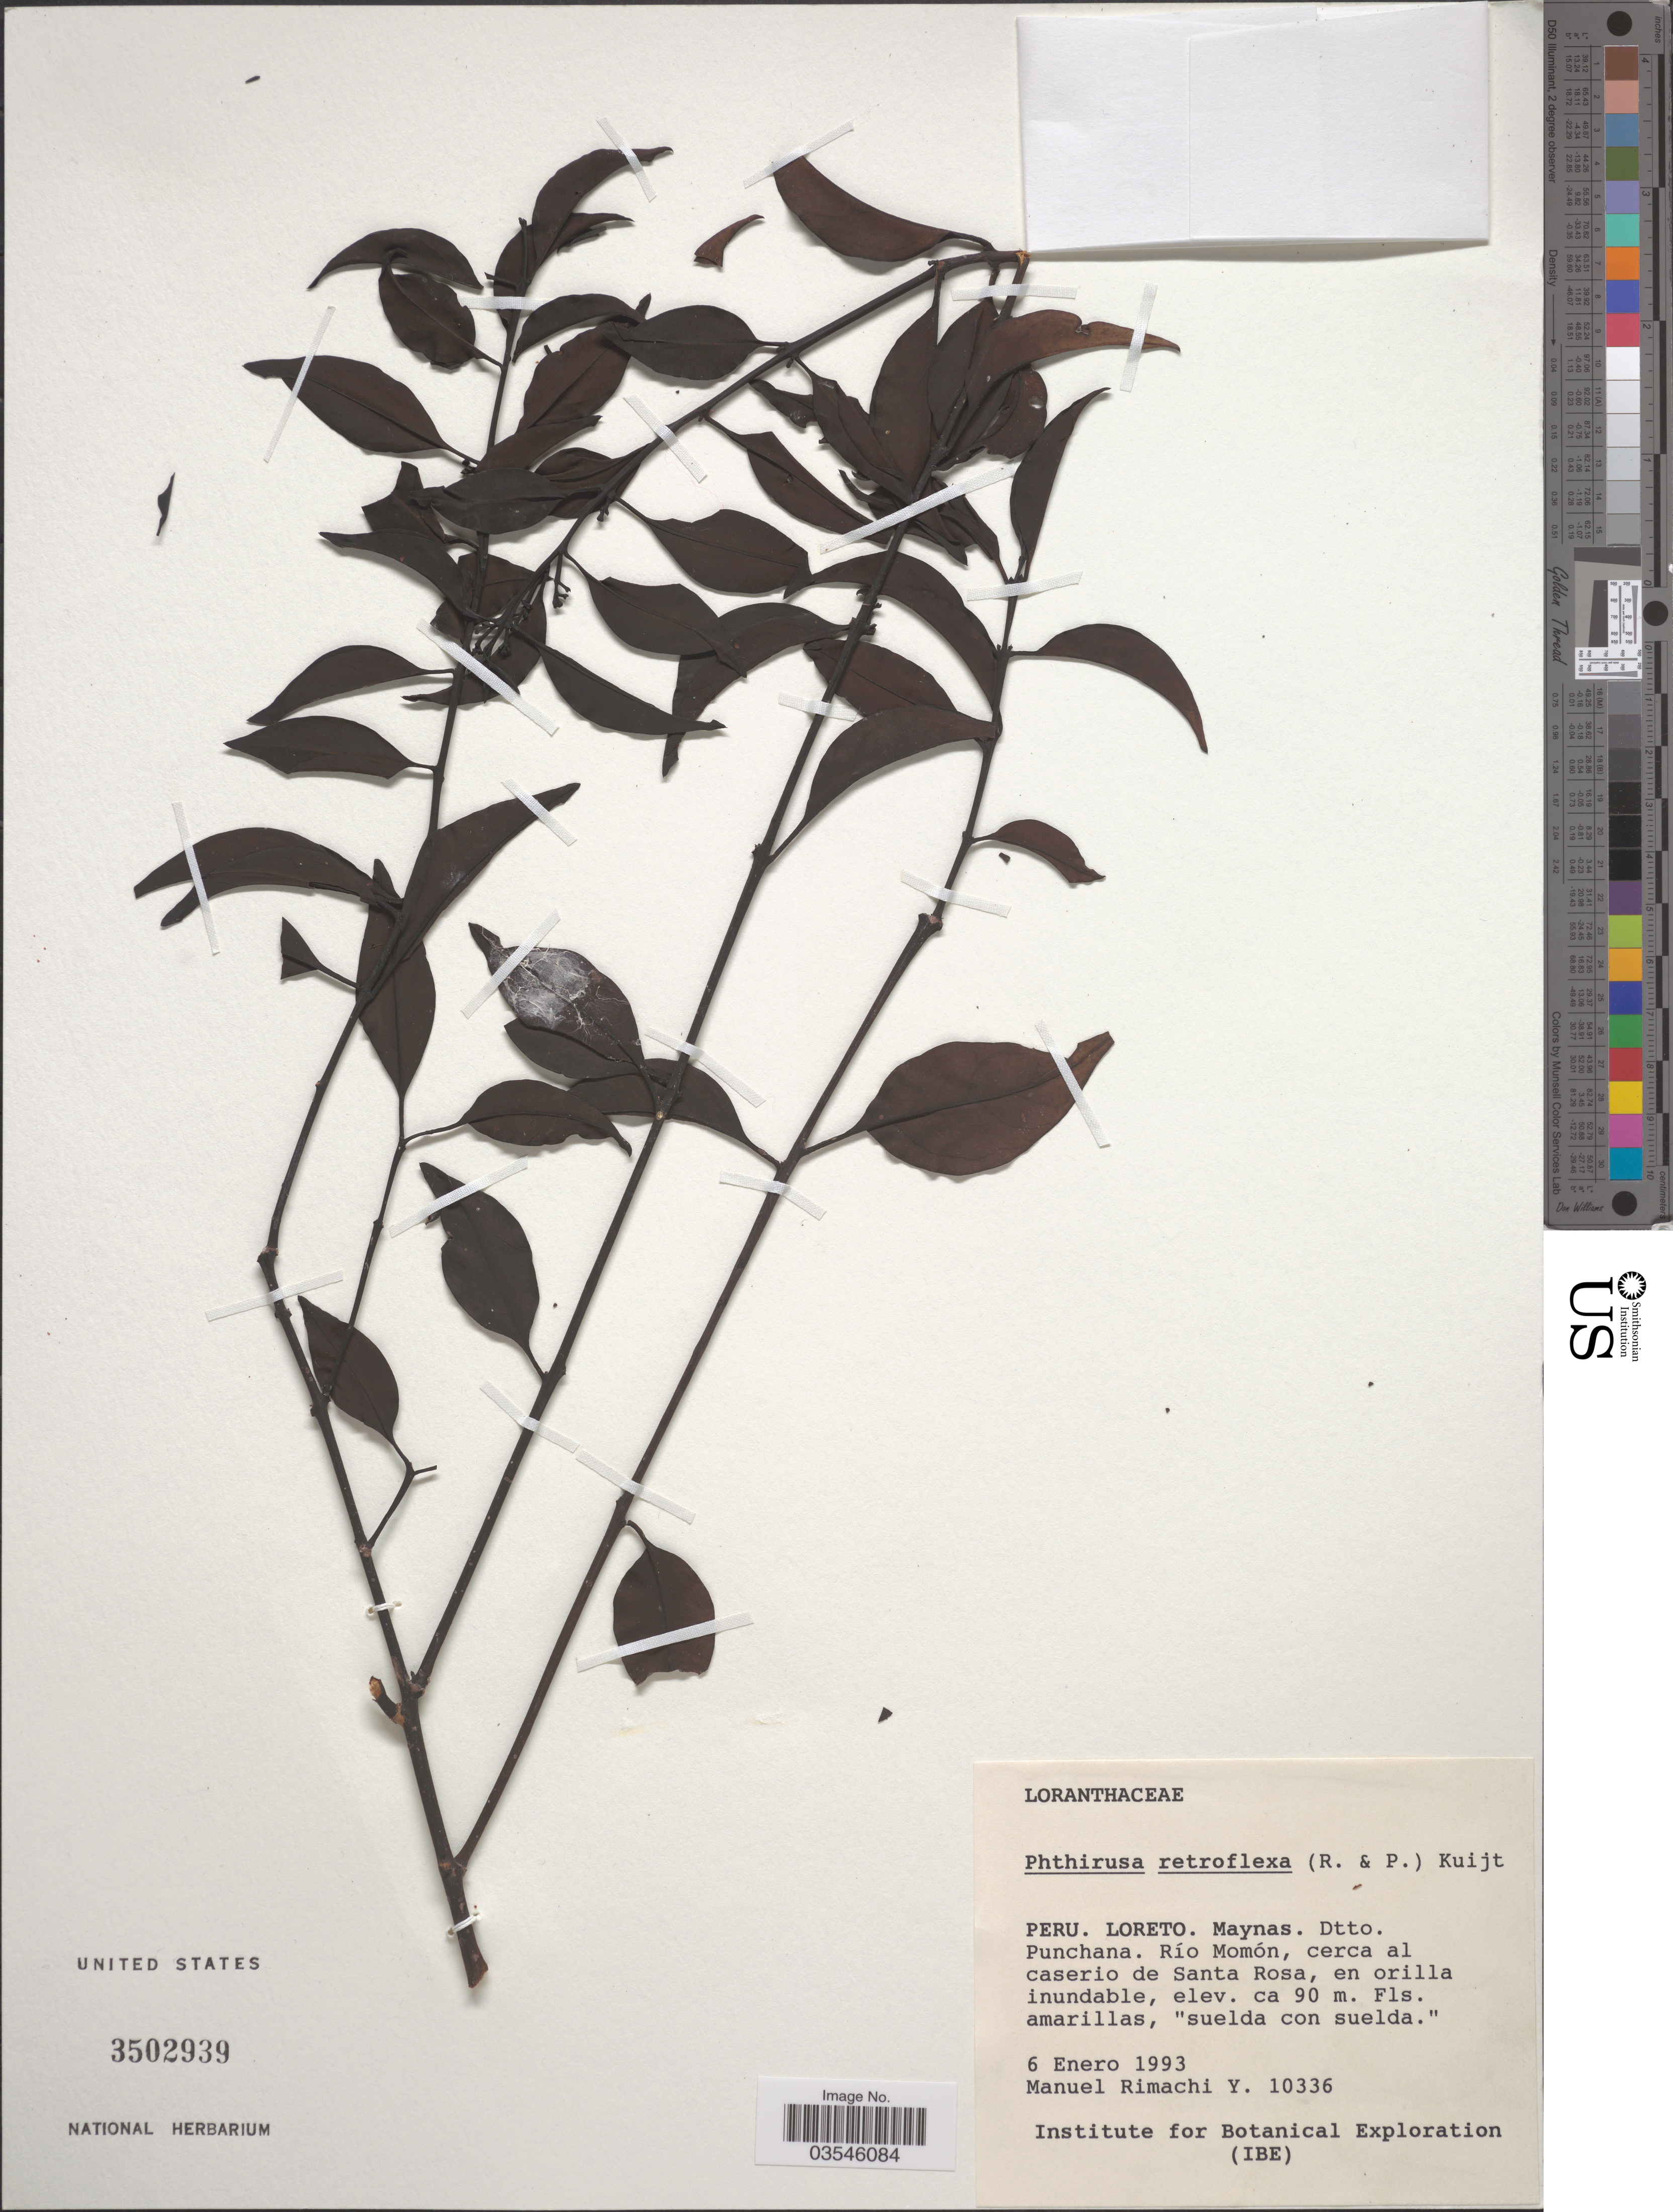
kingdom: Plantae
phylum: Tracheophyta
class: Magnoliopsida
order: Santalales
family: Loranthaceae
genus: Phthirusa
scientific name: Phthirusa retroflexa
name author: (Ruiz & Pav.) Kuijt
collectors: M. Rimachi Y.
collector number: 10336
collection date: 1993-01-06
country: Peru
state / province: Loreto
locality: Maynas. Dtto. Punchana. Río Momón, cerca al caserio de Santa Rosa, en orilla inundable.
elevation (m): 90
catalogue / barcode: US 3502939